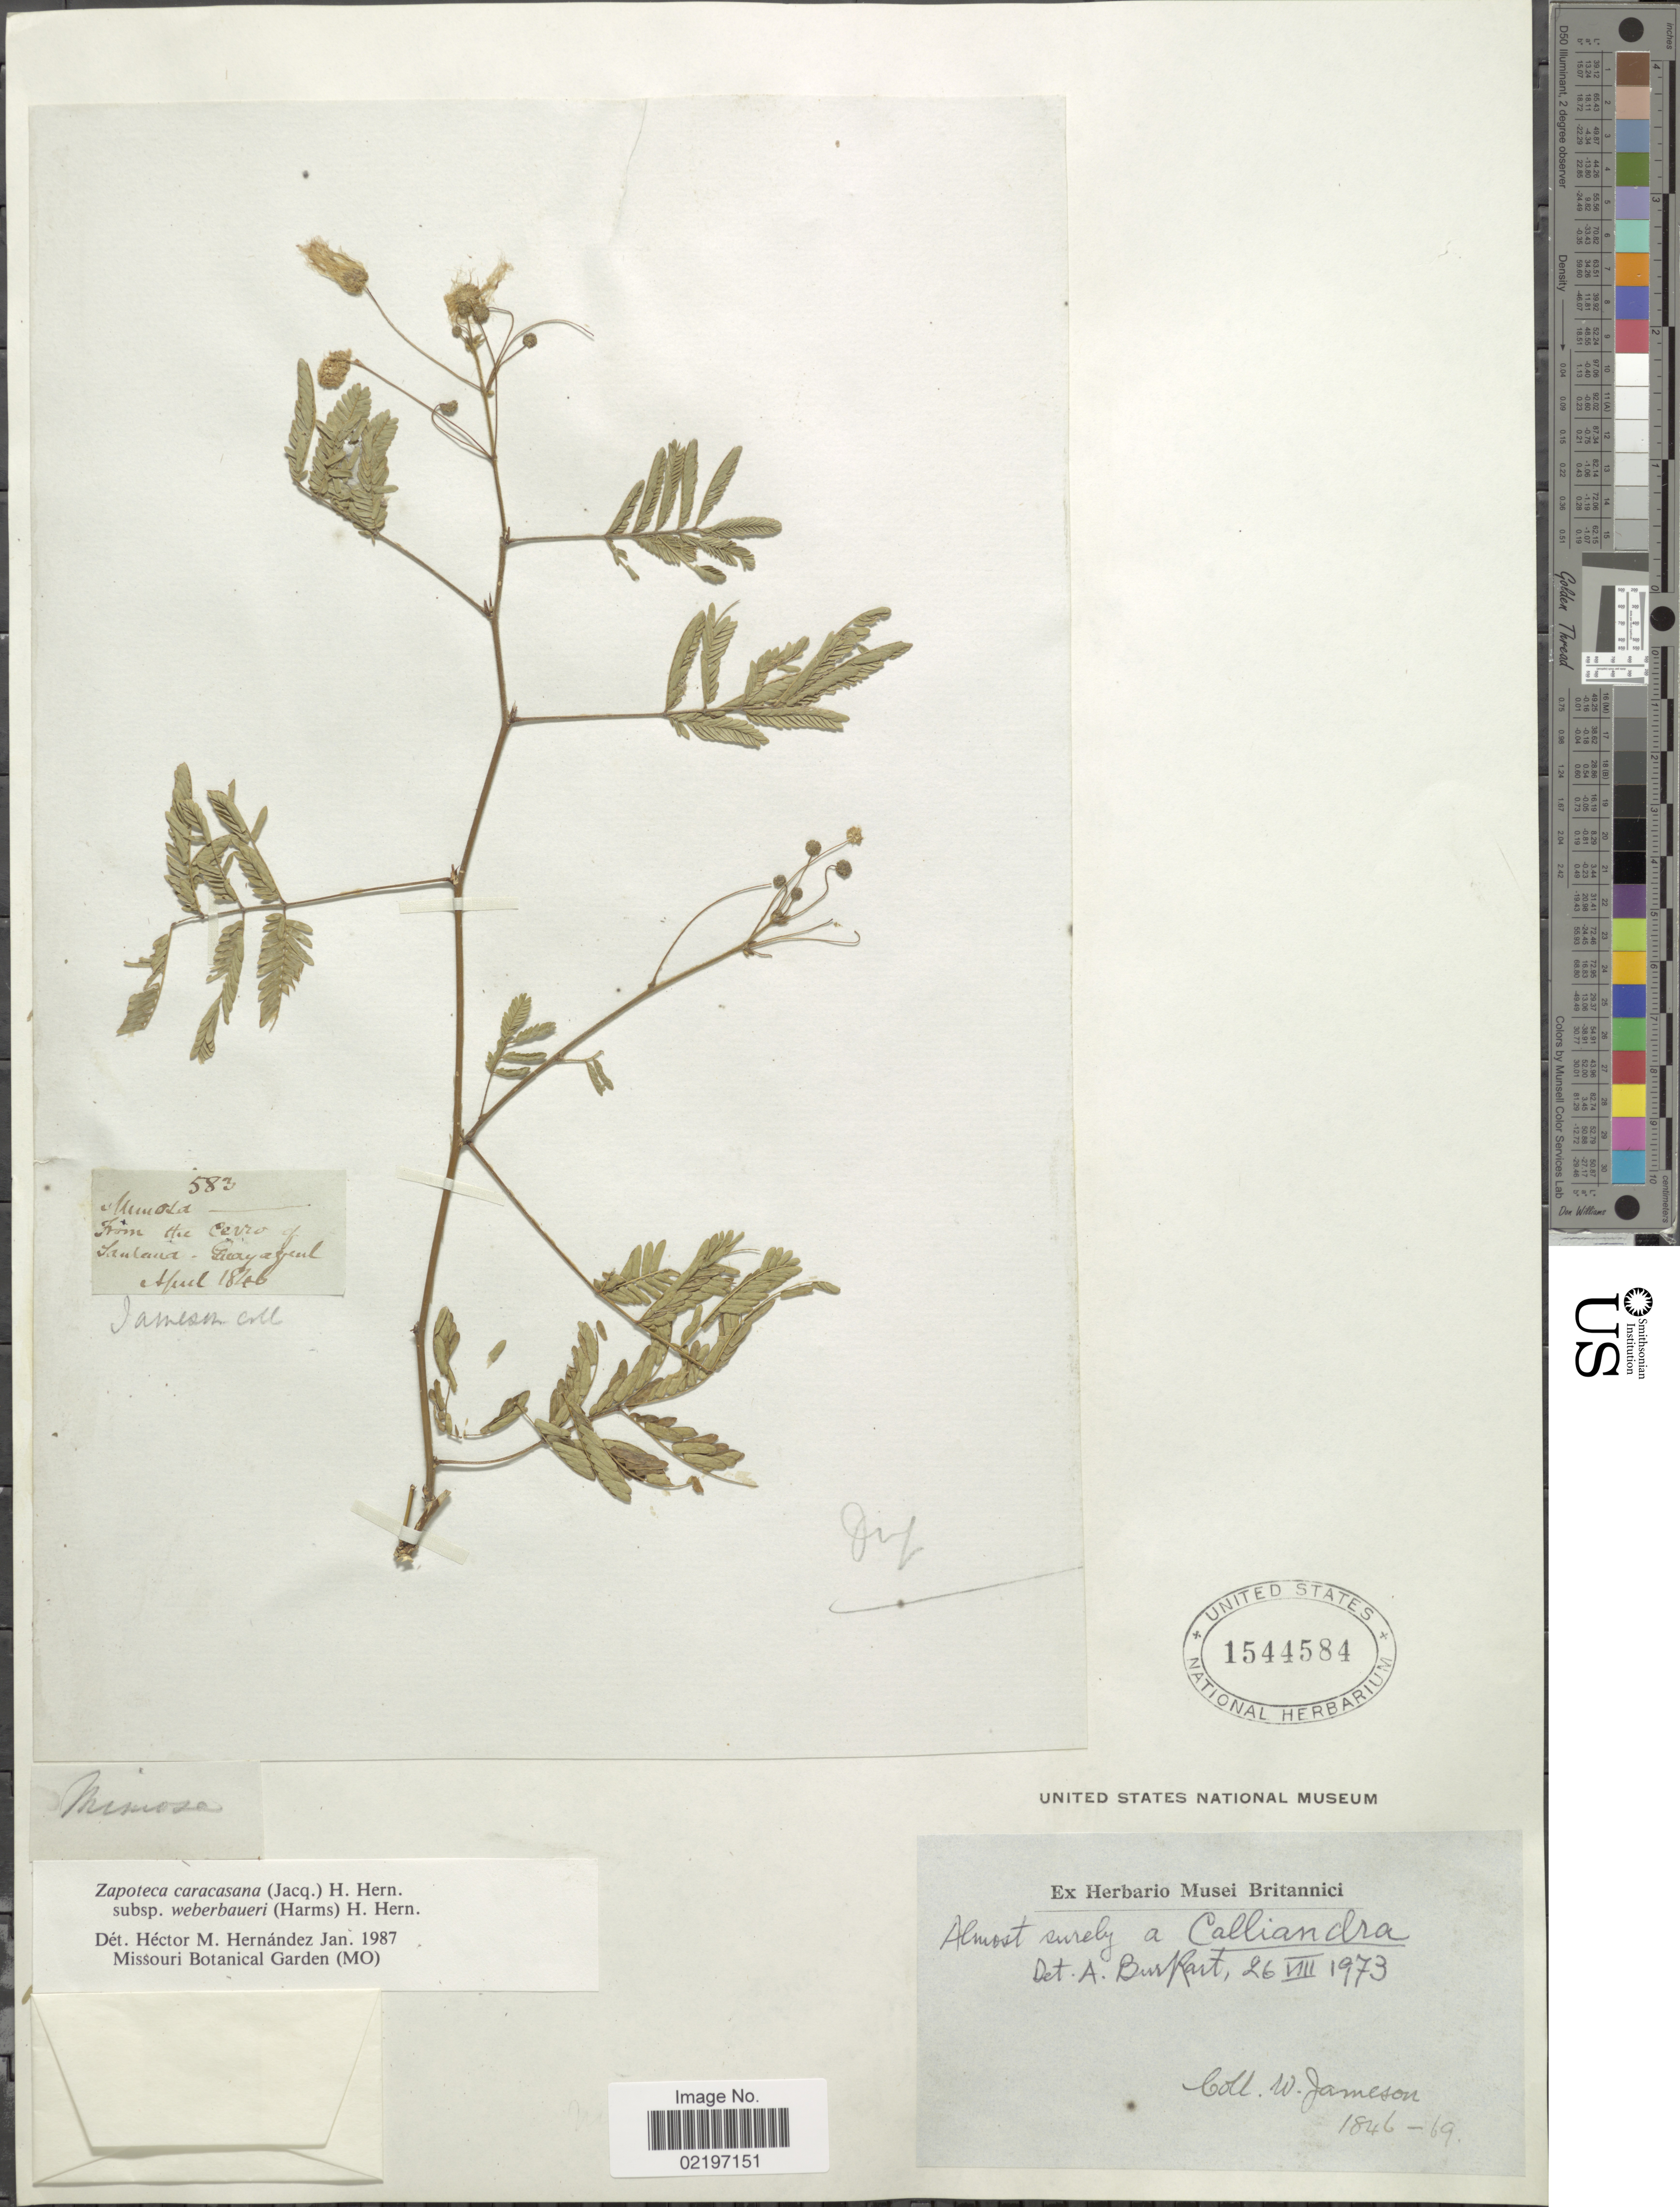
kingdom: Plantae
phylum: Tracheophyta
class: Magnoliopsida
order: Fabales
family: Fabaceae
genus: Zapoteca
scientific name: Zapoteca caracasana subsp. weberbaueri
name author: (Harms) H.M. Hern.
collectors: W. Jameson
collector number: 583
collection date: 1846-04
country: Ecuador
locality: From the Cerro Santana-Guayquil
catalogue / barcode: US 1544584